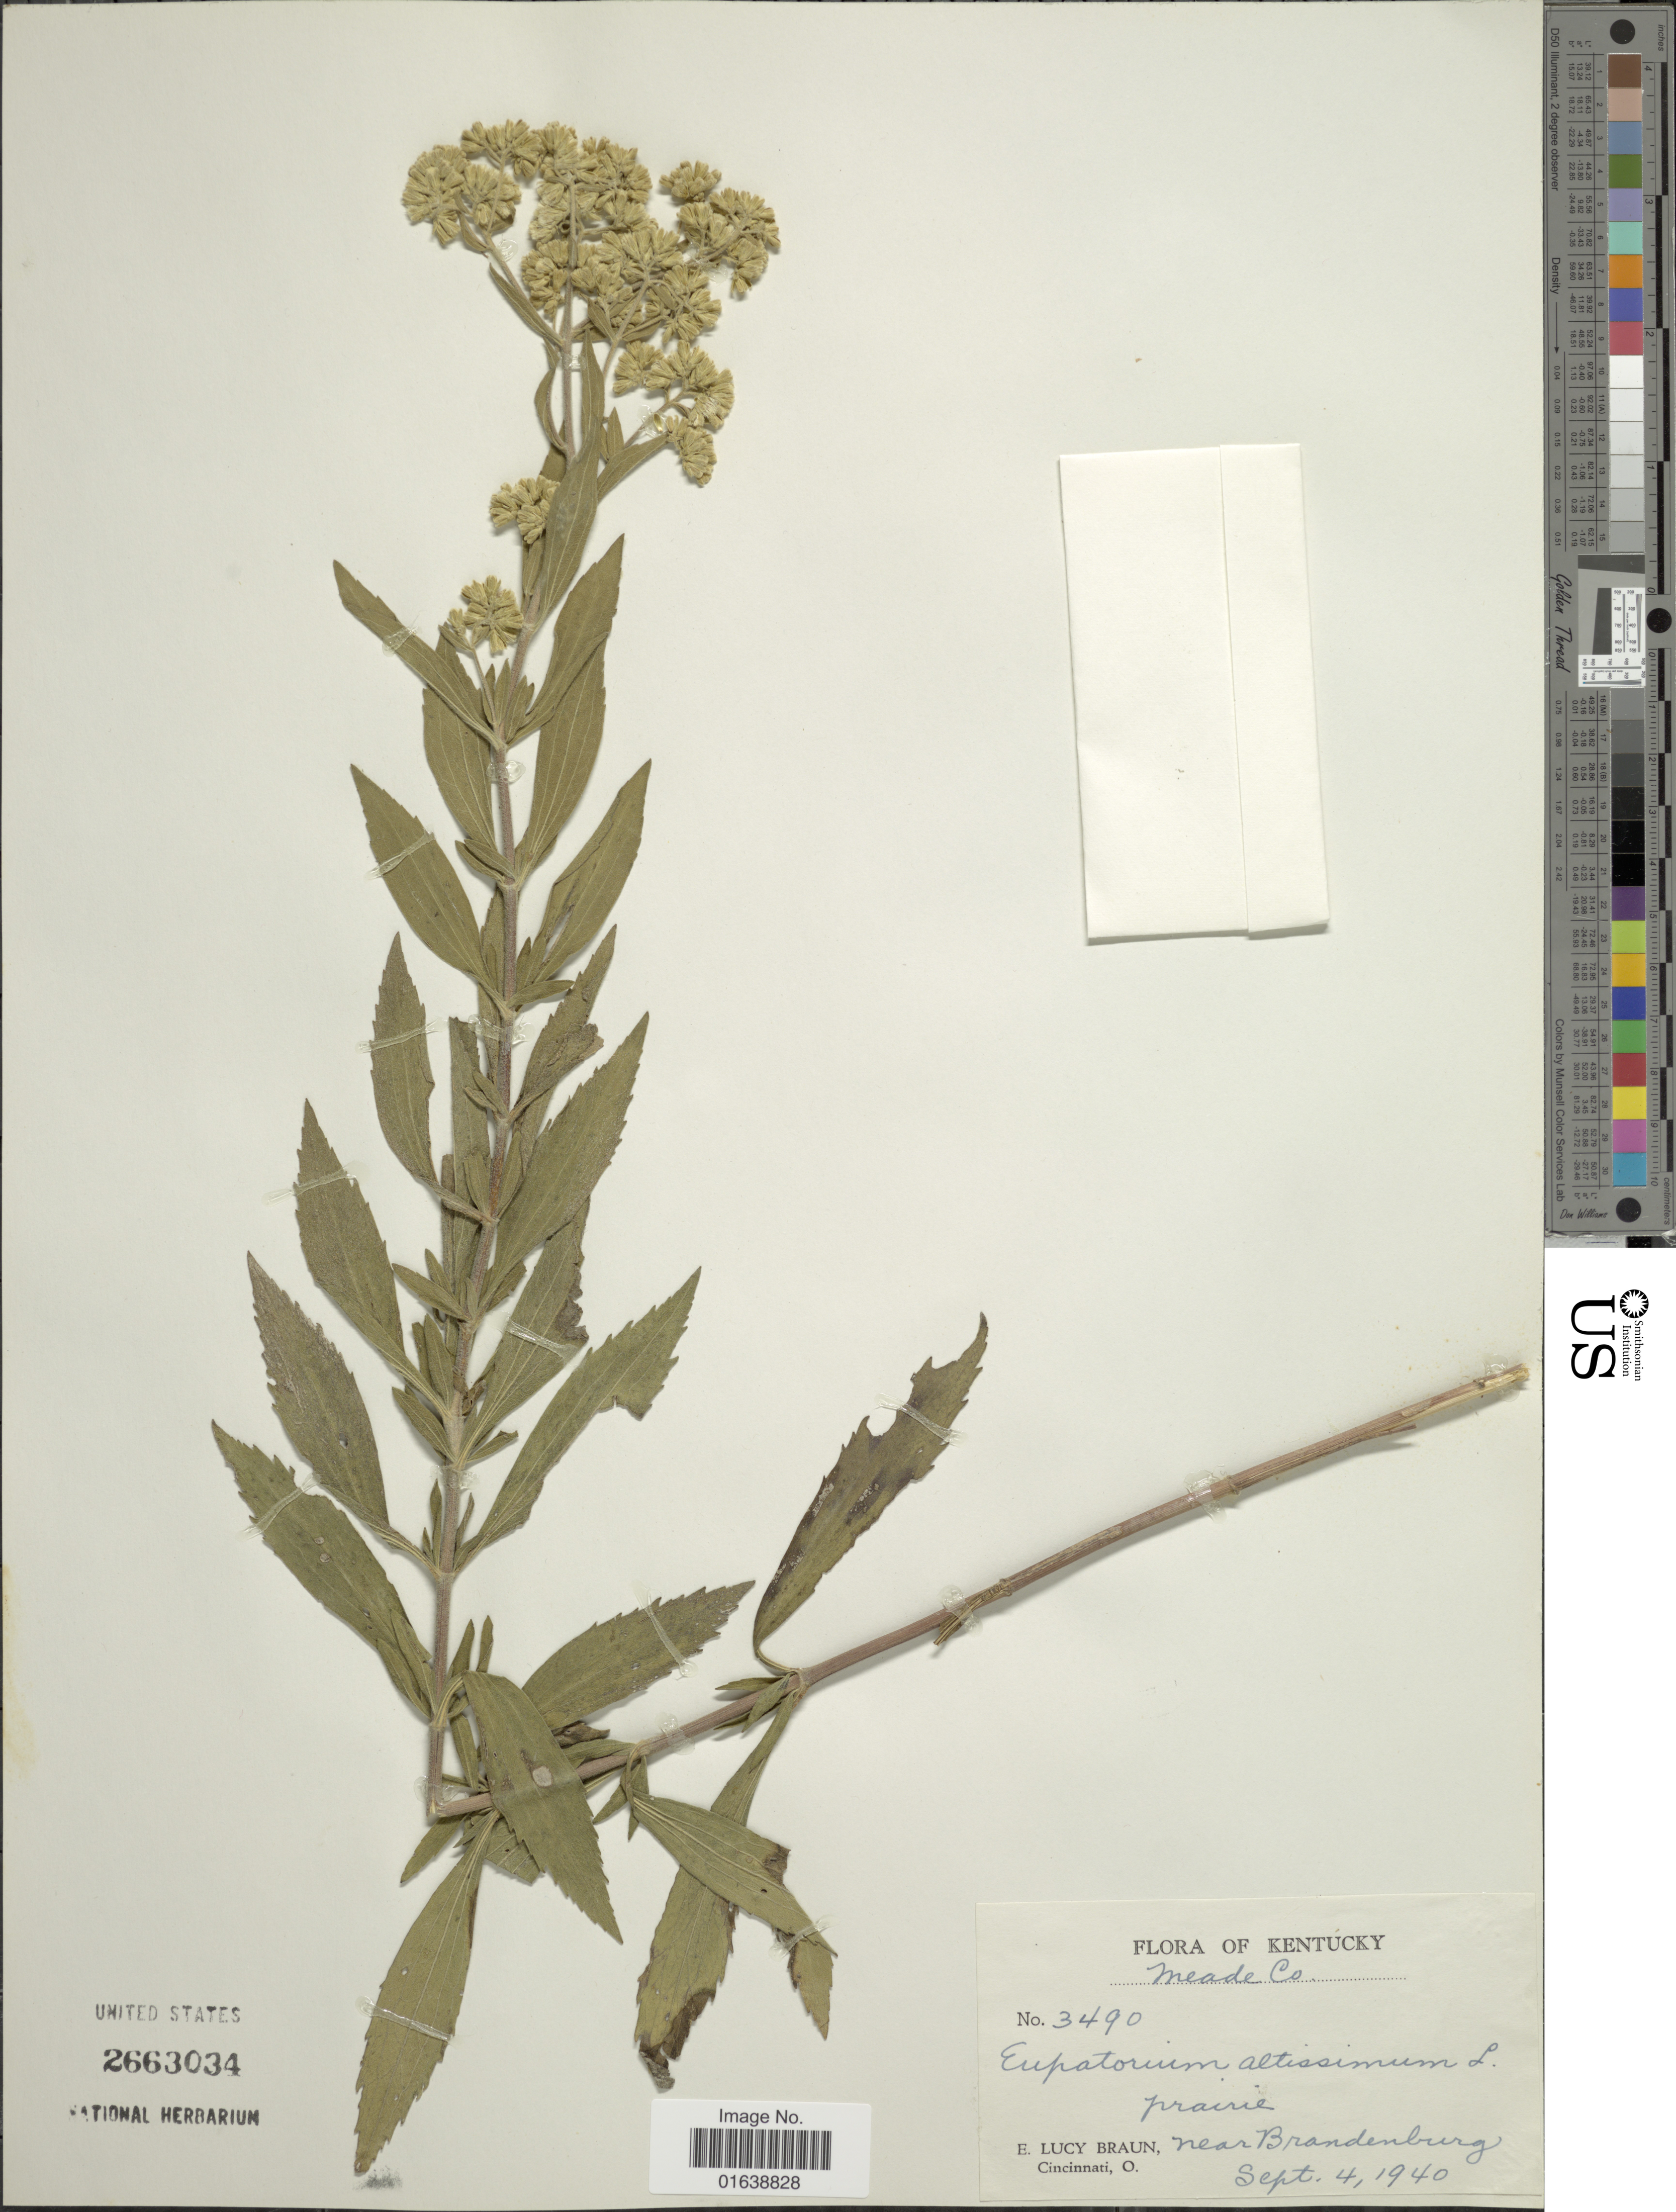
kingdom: Plantae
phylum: Tracheophyta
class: Magnoliopsida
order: Asterales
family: Asteraceae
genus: Eupatorium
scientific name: Eupatorium altissimum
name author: L.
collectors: E. L. Braun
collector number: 3490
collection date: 1940-09-04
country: United States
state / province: Kentucky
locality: Kentucky. near Brandenburg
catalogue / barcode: US 2663034